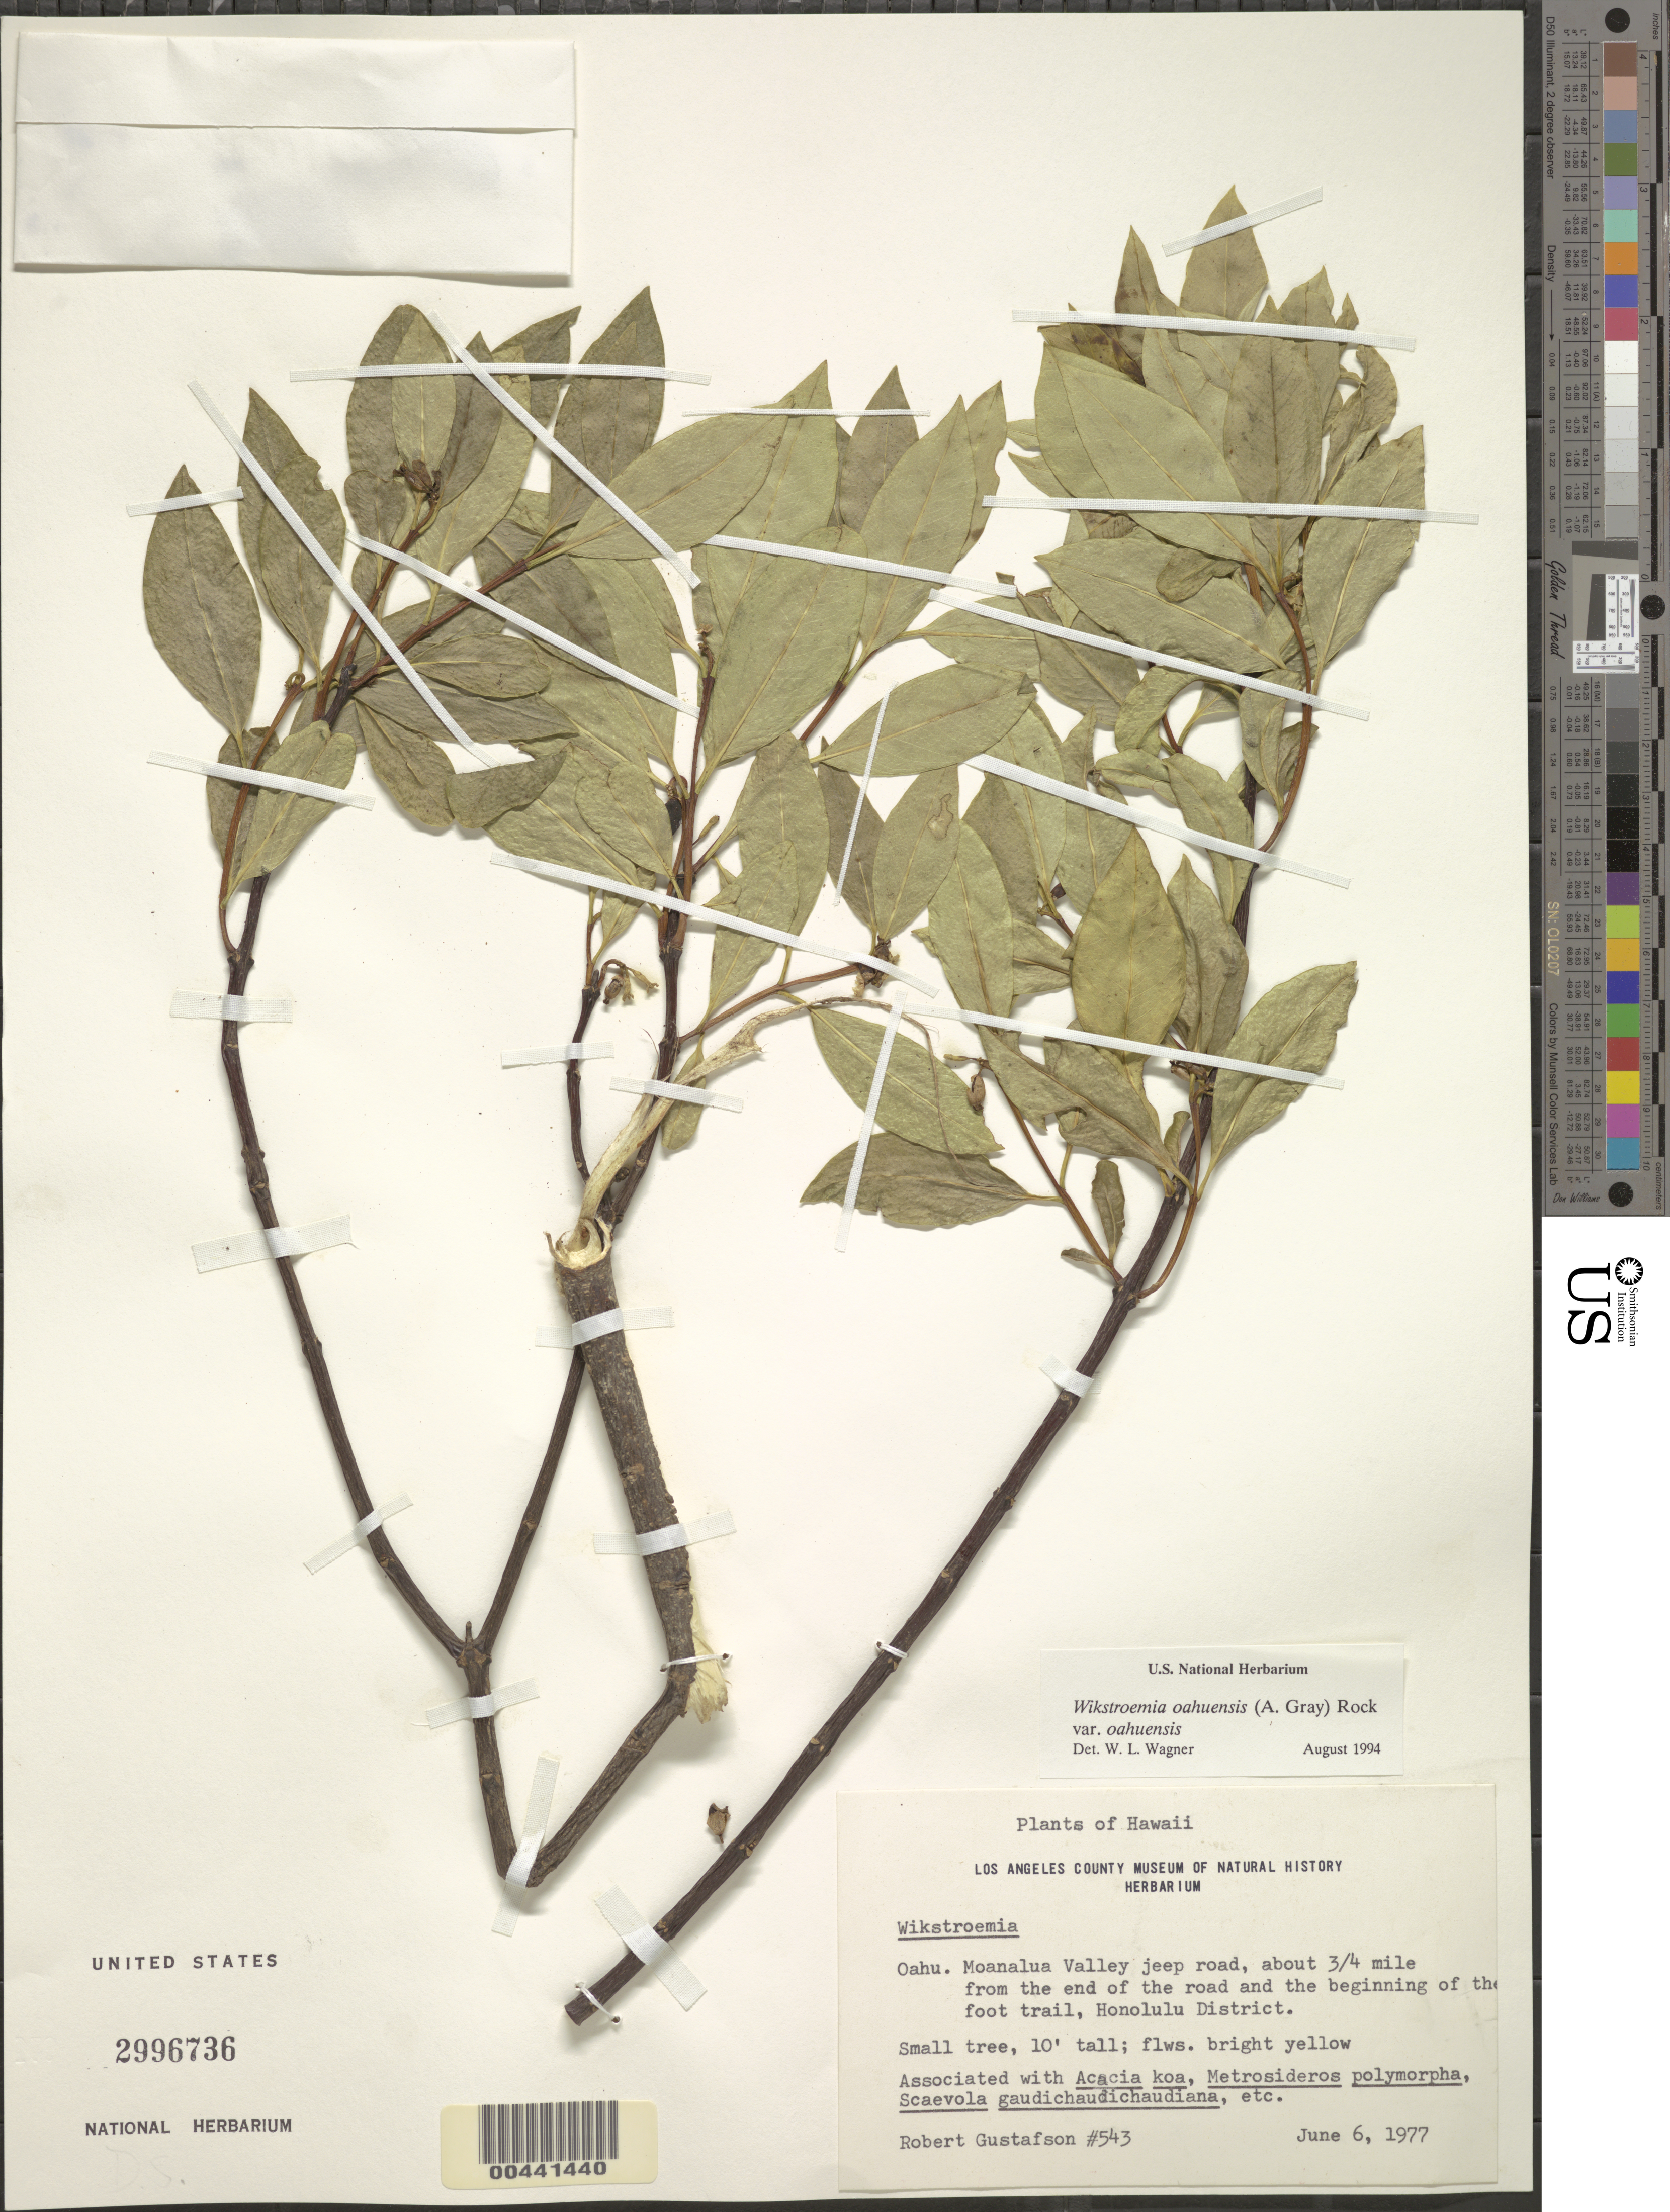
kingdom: Plantae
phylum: Tracheophyta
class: Magnoliopsida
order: Malvales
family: Thymelaeaceae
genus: Wikstroemia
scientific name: Wikstroemia oahuensis var. oahuensis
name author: (A. Gray) Rock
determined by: Wagner, W. L., (BOT), Smithsonian Institution - National Museum of Natural History (UNITED STATES)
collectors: R. Gustafson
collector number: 543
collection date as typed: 6 Jun 1977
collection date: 1977-06-06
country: United States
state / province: Hawaii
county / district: Honolulu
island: Oahu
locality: Moanalua Valley jeep rd, about .75 mile from end of road to beginning of foot trail, Honolulu District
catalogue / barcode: US 2996736